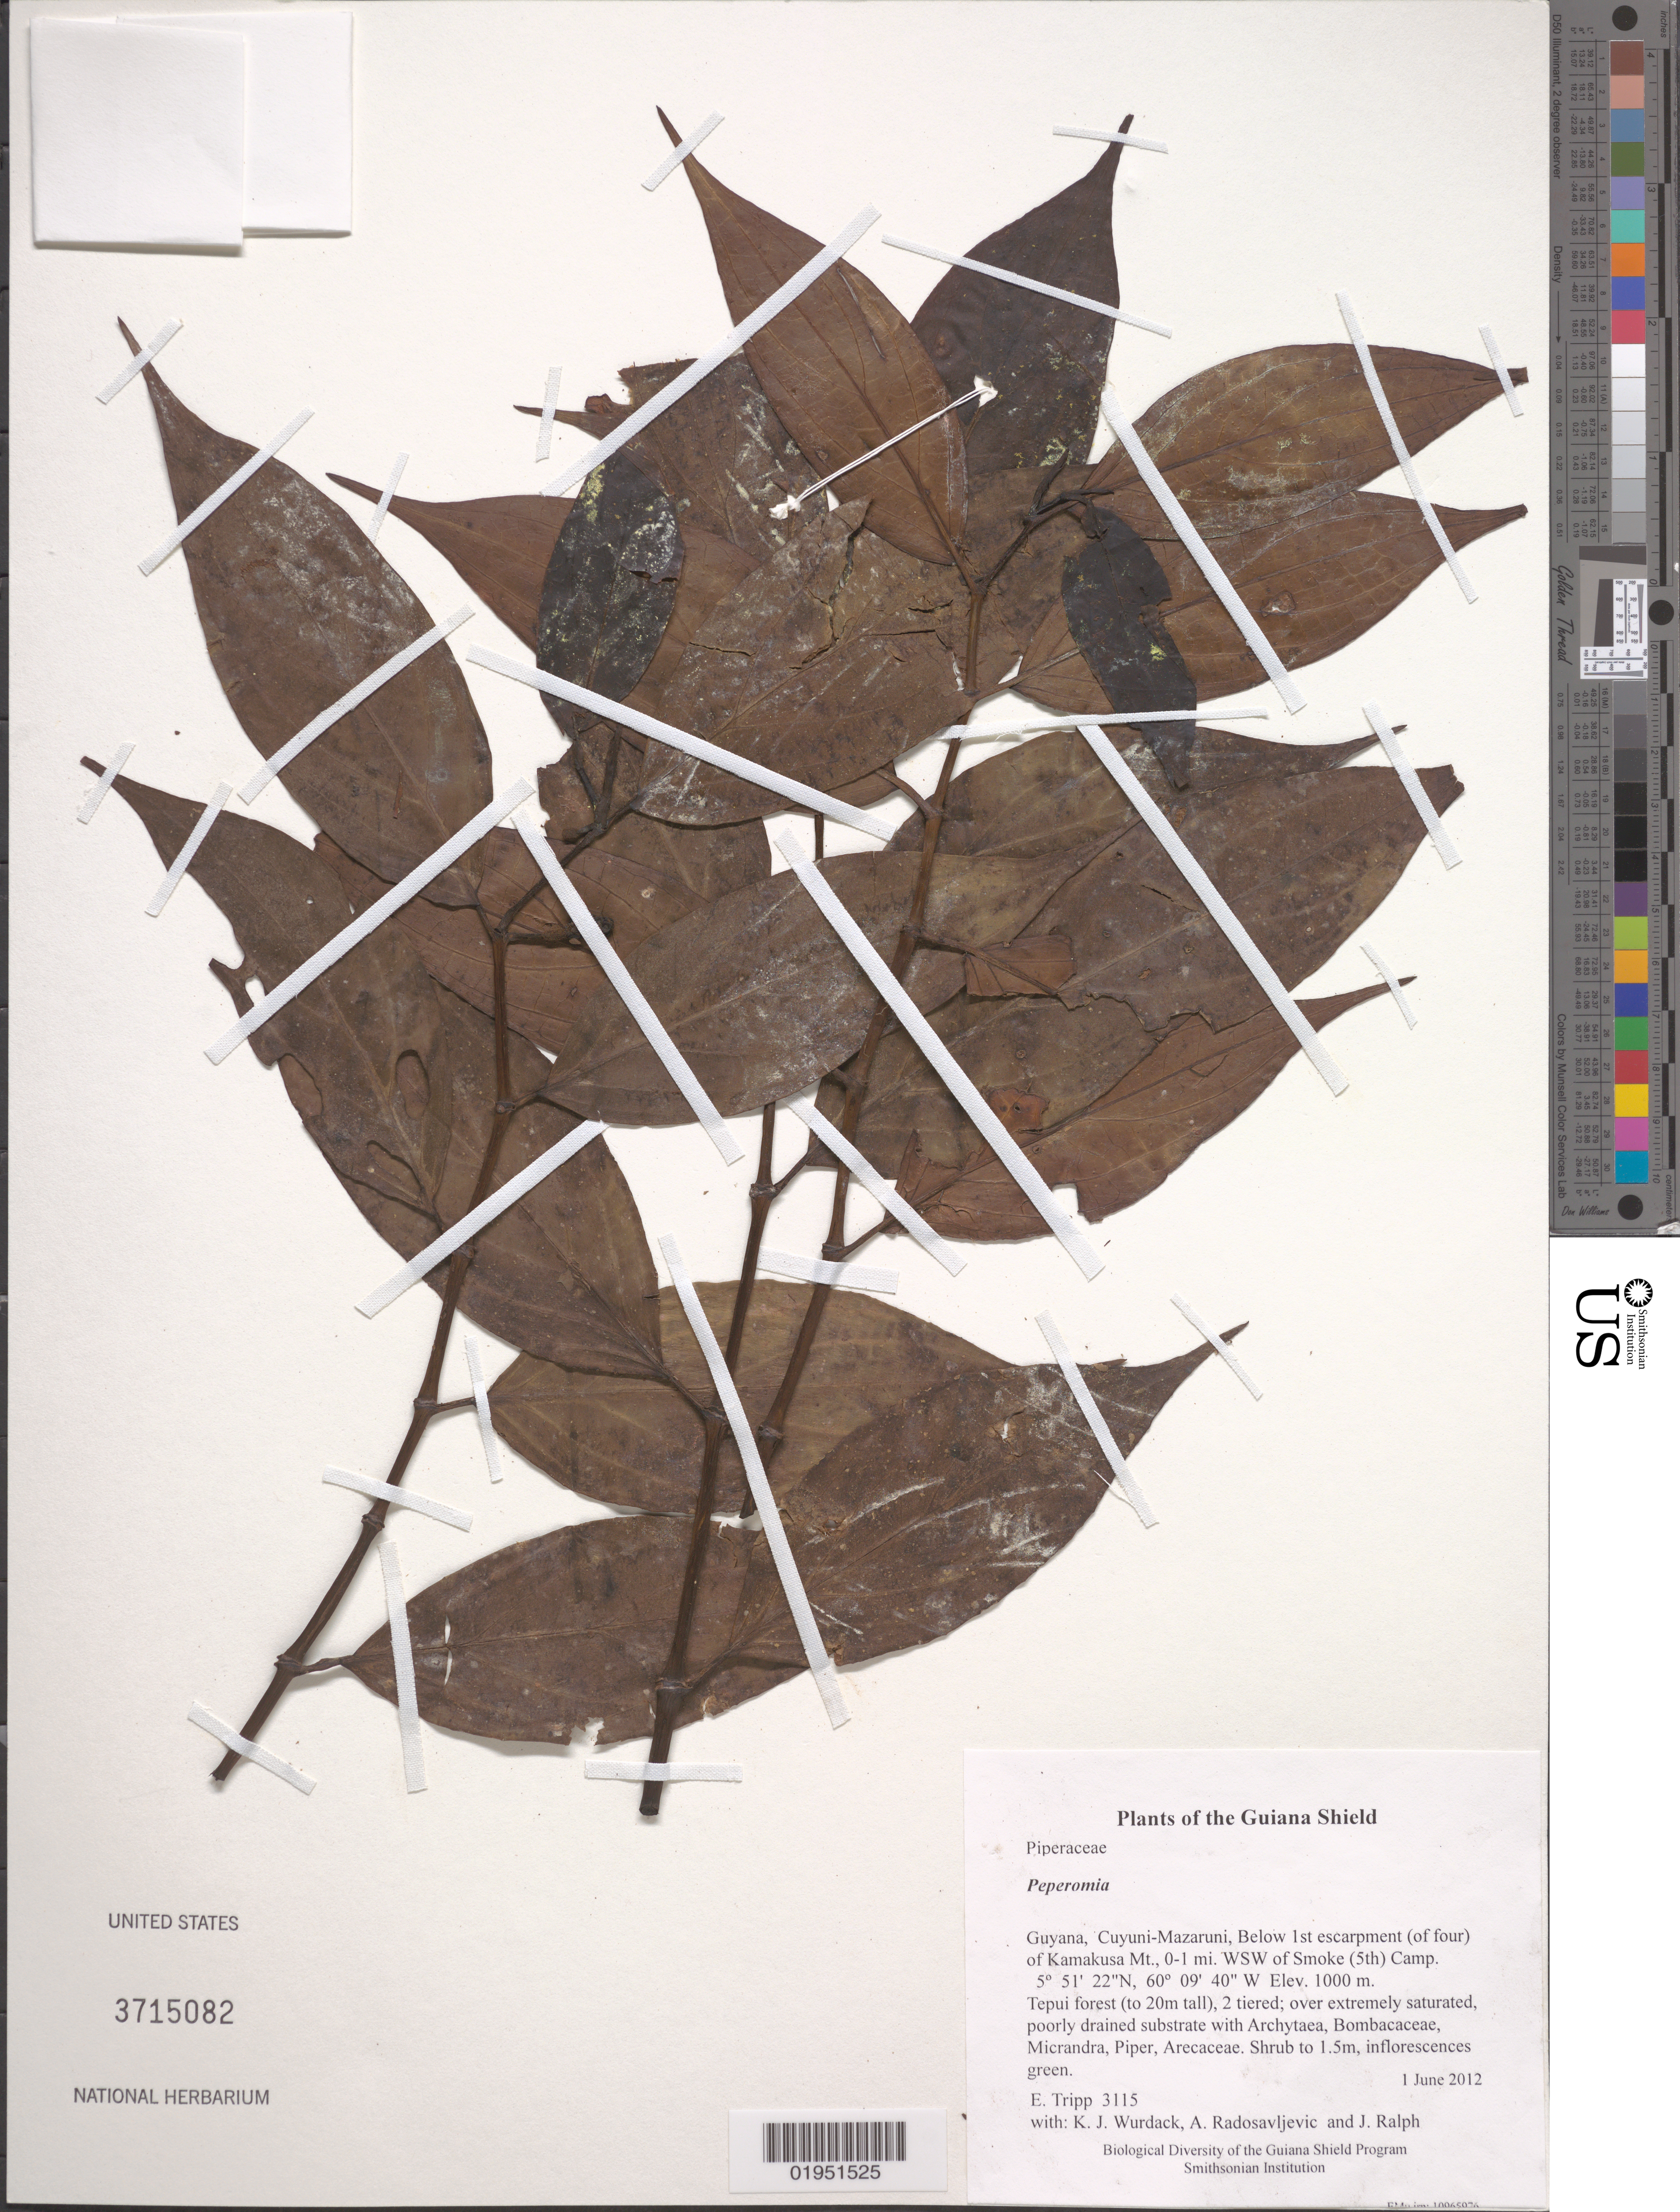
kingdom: Plantae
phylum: Tracheophyta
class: Magnoliopsida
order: Piperales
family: Piperaceae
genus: Piper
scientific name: Piper sp.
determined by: Jiménez, José Estaban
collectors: E. Tripp, K. Wurdack, A. Radosavljevic & J. Ralph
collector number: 3115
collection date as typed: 1 June 2012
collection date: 2012-06-01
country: Guyana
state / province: Cuyuni-Mazaruni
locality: Below 1st escarpment (of four) of Kamakusa Mt., 0-1 mi. WSW of Smoke (5th) Camp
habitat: Tepui forest (to 20m tall), 2 tiered; over extremely saturated, poorly drained substrate with Archytaea, Bombacaceae, Micrandra, Piper, Arecaceae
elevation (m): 1000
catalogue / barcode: US 3715082